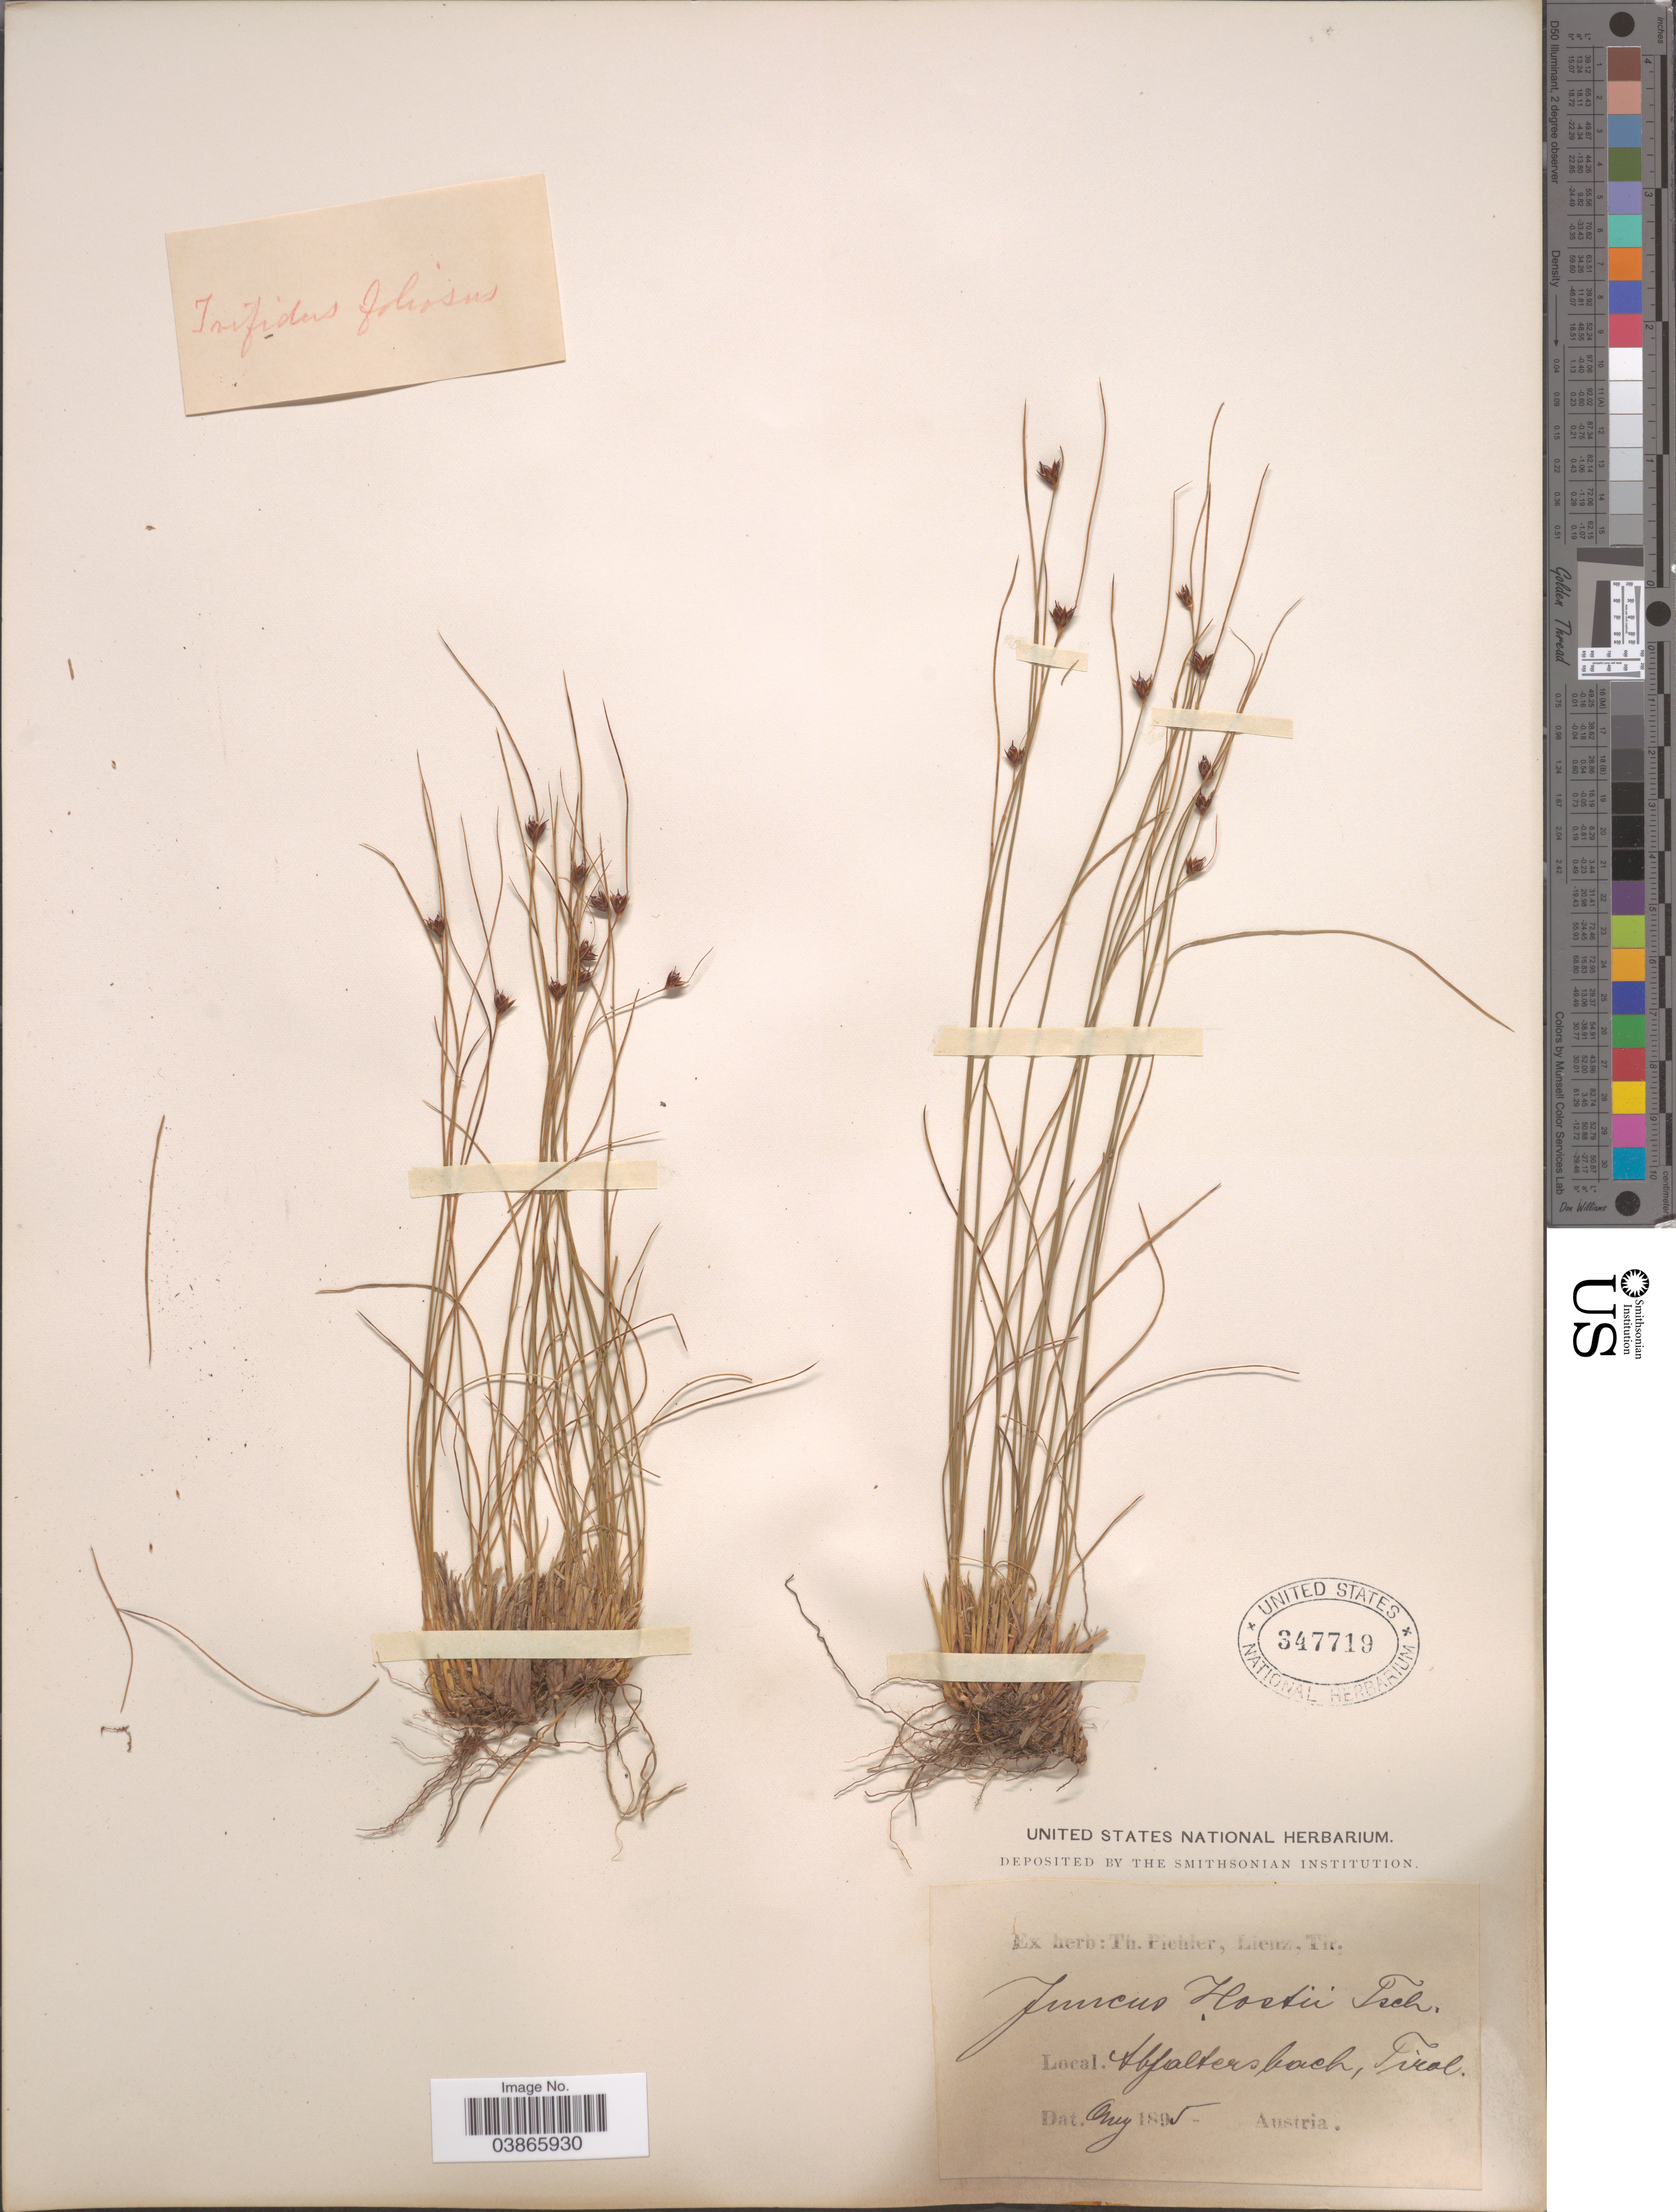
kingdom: Plantae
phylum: Tracheophyta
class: Liliopsida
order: Poales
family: Juncaceae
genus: Juncus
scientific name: Juncus trifidus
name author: L.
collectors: ex herb. T. Pichler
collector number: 213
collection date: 1895-08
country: Austria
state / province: Tirol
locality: Abfaltersbach.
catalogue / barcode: US 347719